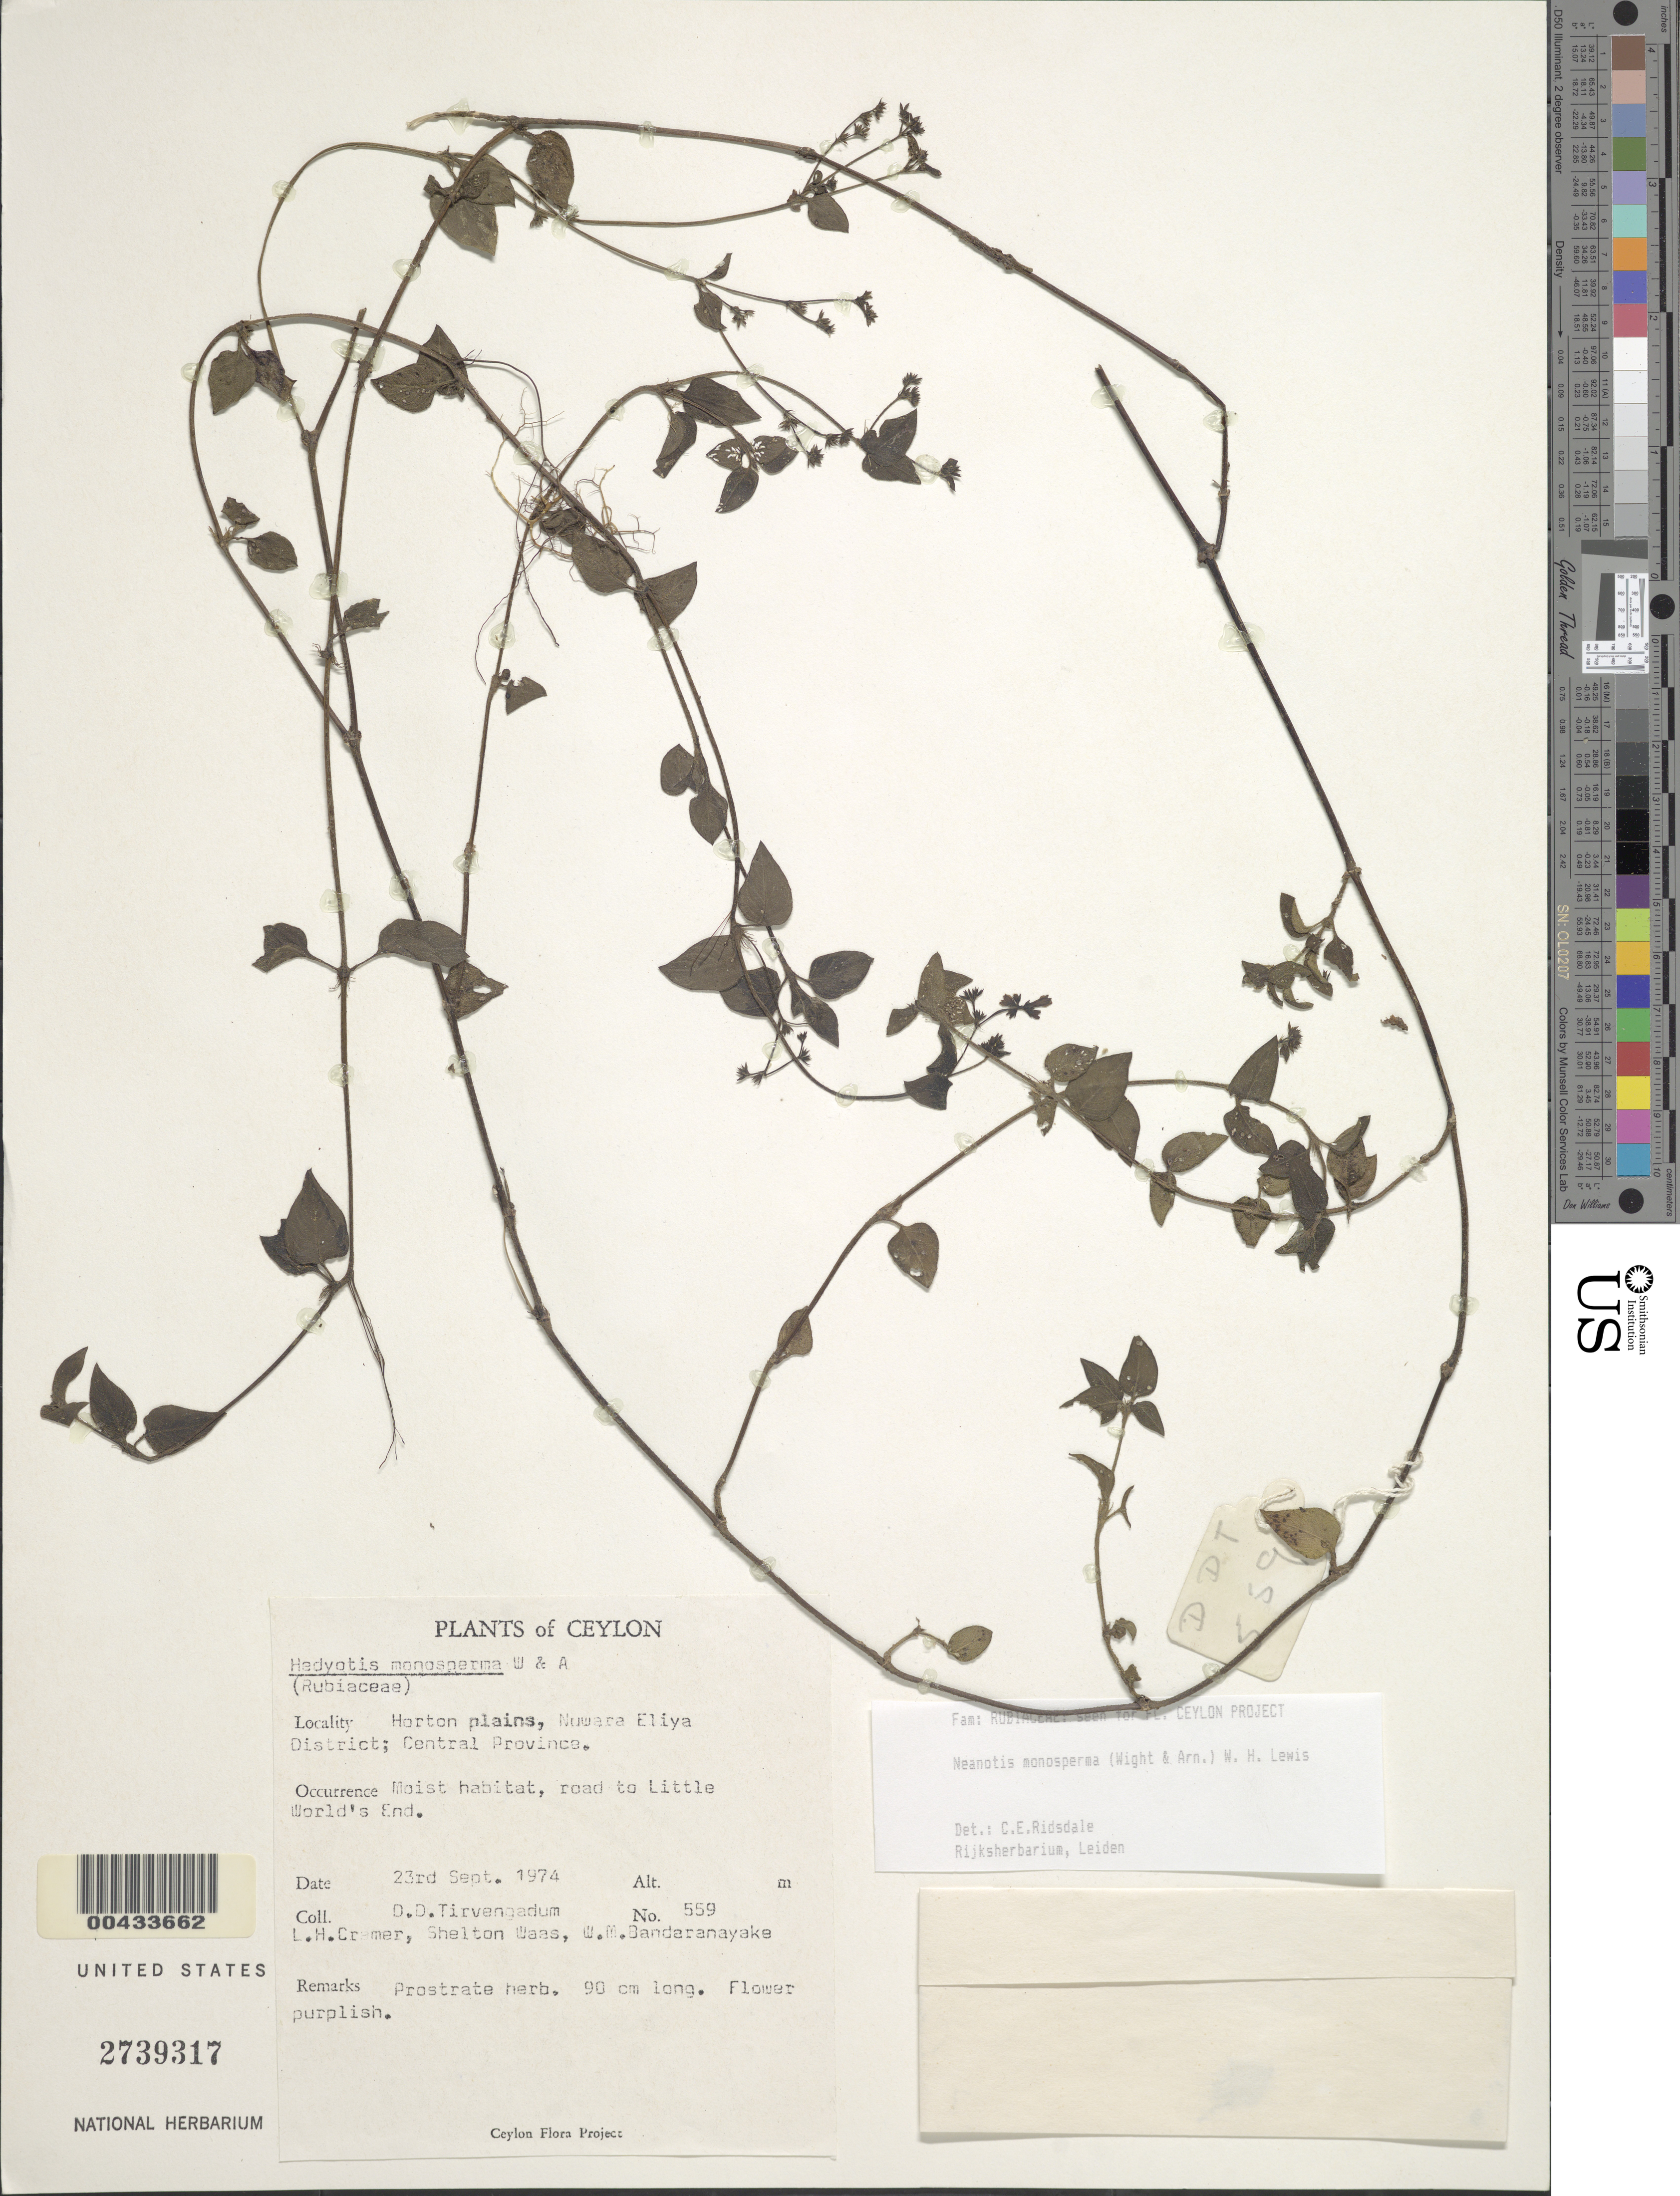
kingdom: Plantae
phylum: Tracheophyta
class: Magnoliopsida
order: Gentianales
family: Rubiaceae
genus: Neanotis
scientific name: Neanotis monosperma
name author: (Wight & Arn.) W.H. Lewis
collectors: D. Tirvengadum, L. H. Cramer, S. Waas & W. Bandaranayake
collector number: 559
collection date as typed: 23 Sep 1974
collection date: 1974-09-23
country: Sri Lanka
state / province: Central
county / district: Nuwara Eliya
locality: Horton Plains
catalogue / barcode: US 2739317